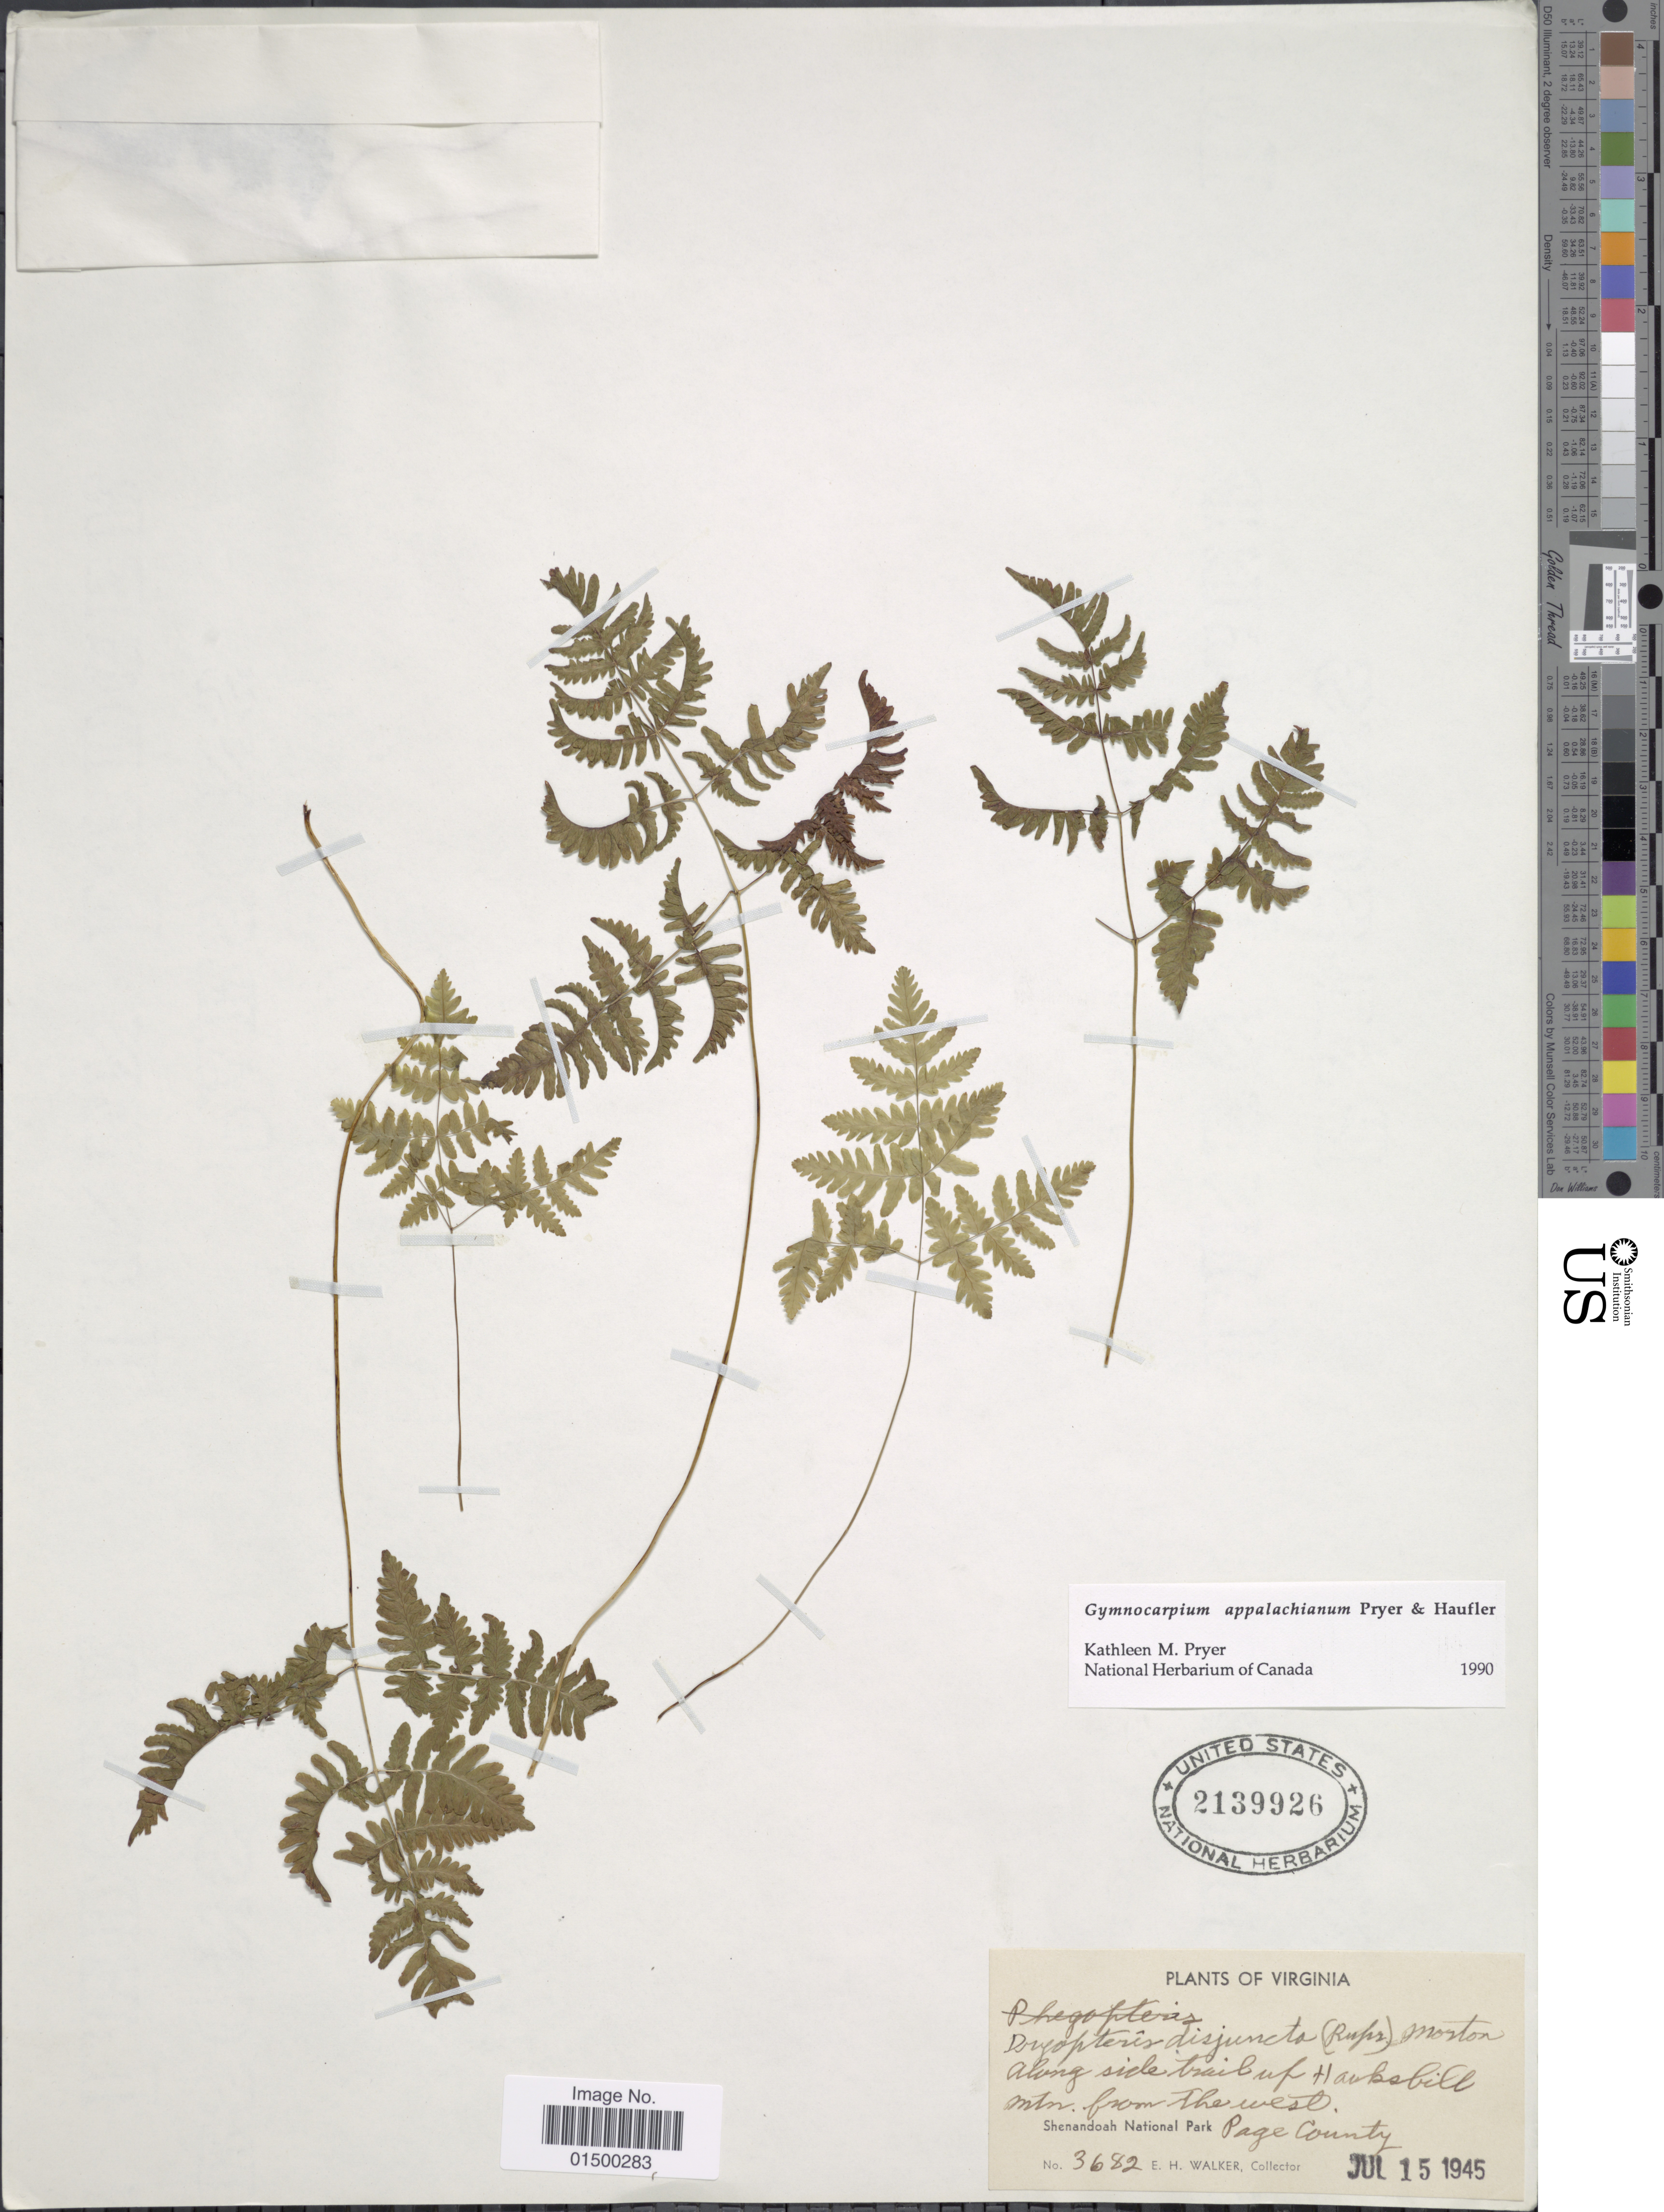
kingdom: Plantae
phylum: Tracheophyta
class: Polypodiopsida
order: Polypodiales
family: Cystopteridaceae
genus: Gymnocarpium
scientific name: Gymnocarpium appalachianum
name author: Pryer & Haufler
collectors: E. H. Walker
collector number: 3682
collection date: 1945-07-15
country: United States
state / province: Virginia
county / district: Page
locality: Along side trail up Hawksbill Mtn. from the west. Shenandoah National Park Page County.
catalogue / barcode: US 2139926